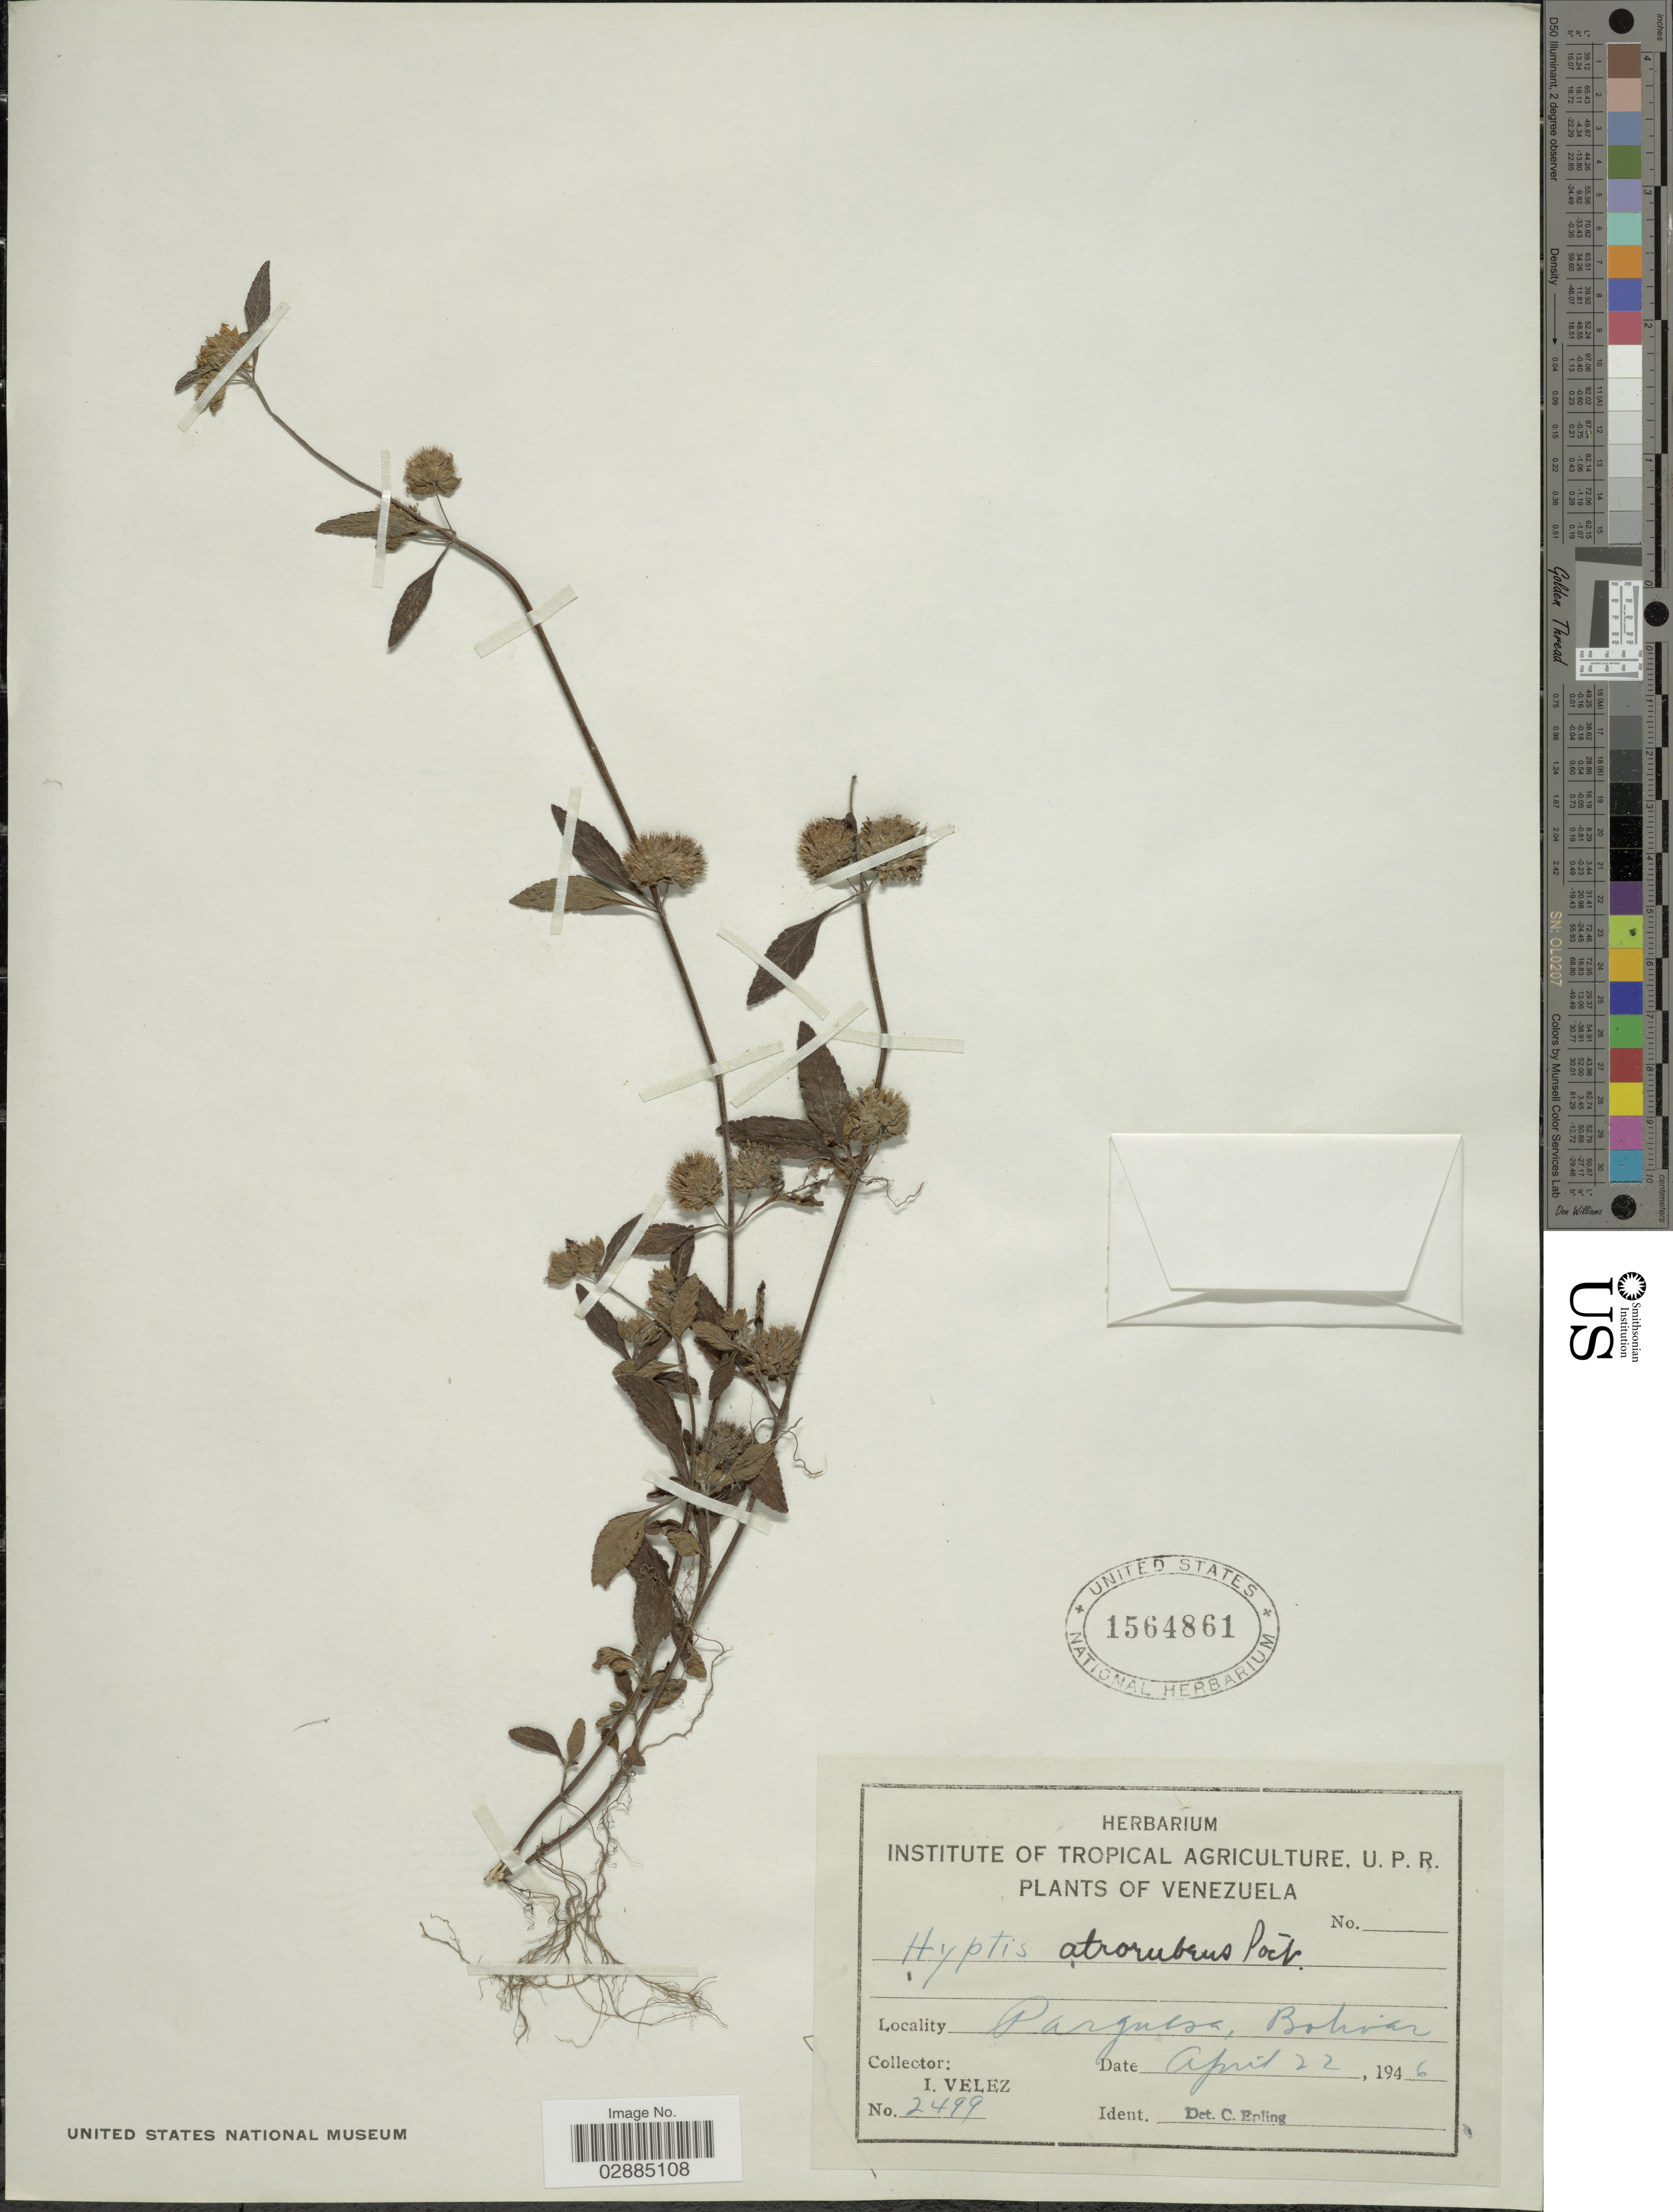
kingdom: Plantae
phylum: Tracheophyta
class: Magnoliopsida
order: Lamiales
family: Lamiaceae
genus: Hyptis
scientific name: Hyptis atrorubens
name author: Poit.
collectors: I. Velez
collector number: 2499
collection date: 1946-04-22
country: Venezuela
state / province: Bolivar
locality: Parguesa.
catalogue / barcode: US 1564861